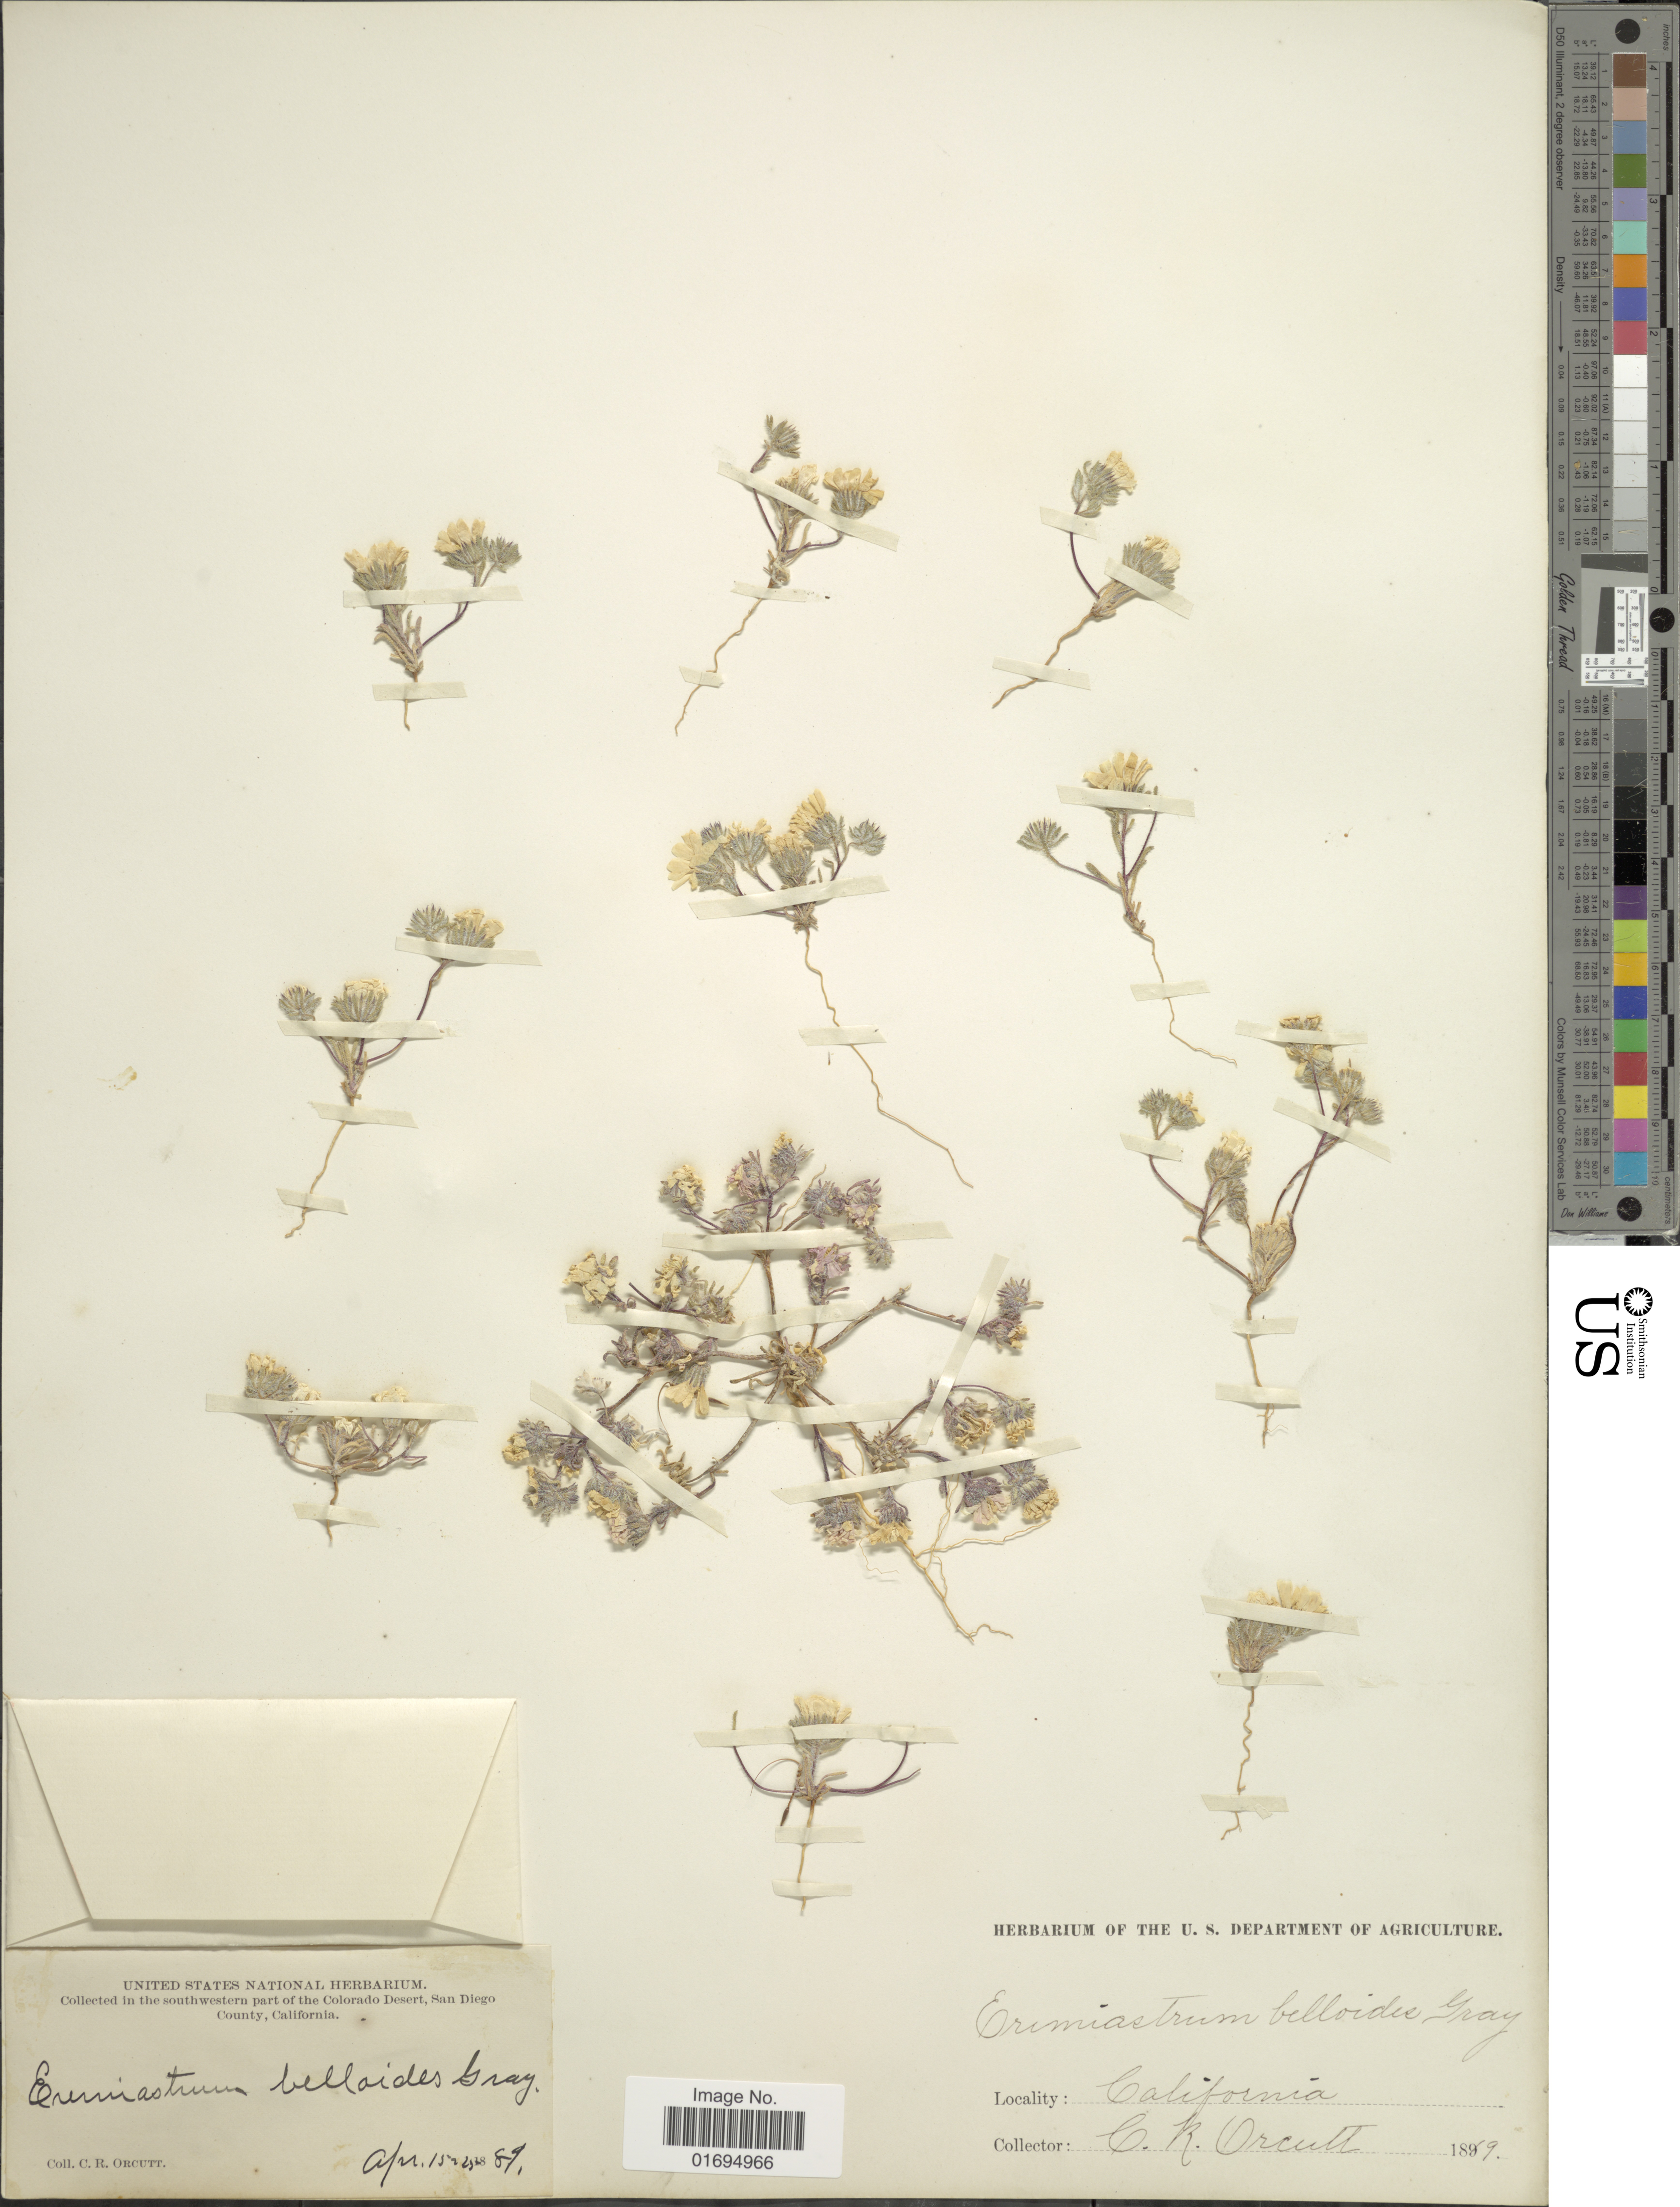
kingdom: Plantae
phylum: Tracheophyta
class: Magnoliopsida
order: Asterales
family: Asteraceae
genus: Monoptilon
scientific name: Monoptilon bellioides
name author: (A. Gray) H.M. Hall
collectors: C. R. Orcutt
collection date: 1889-04-15/1889-04-23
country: United States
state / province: California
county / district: San Diego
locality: Southwestern part of the Colorado Desert, San Diego County